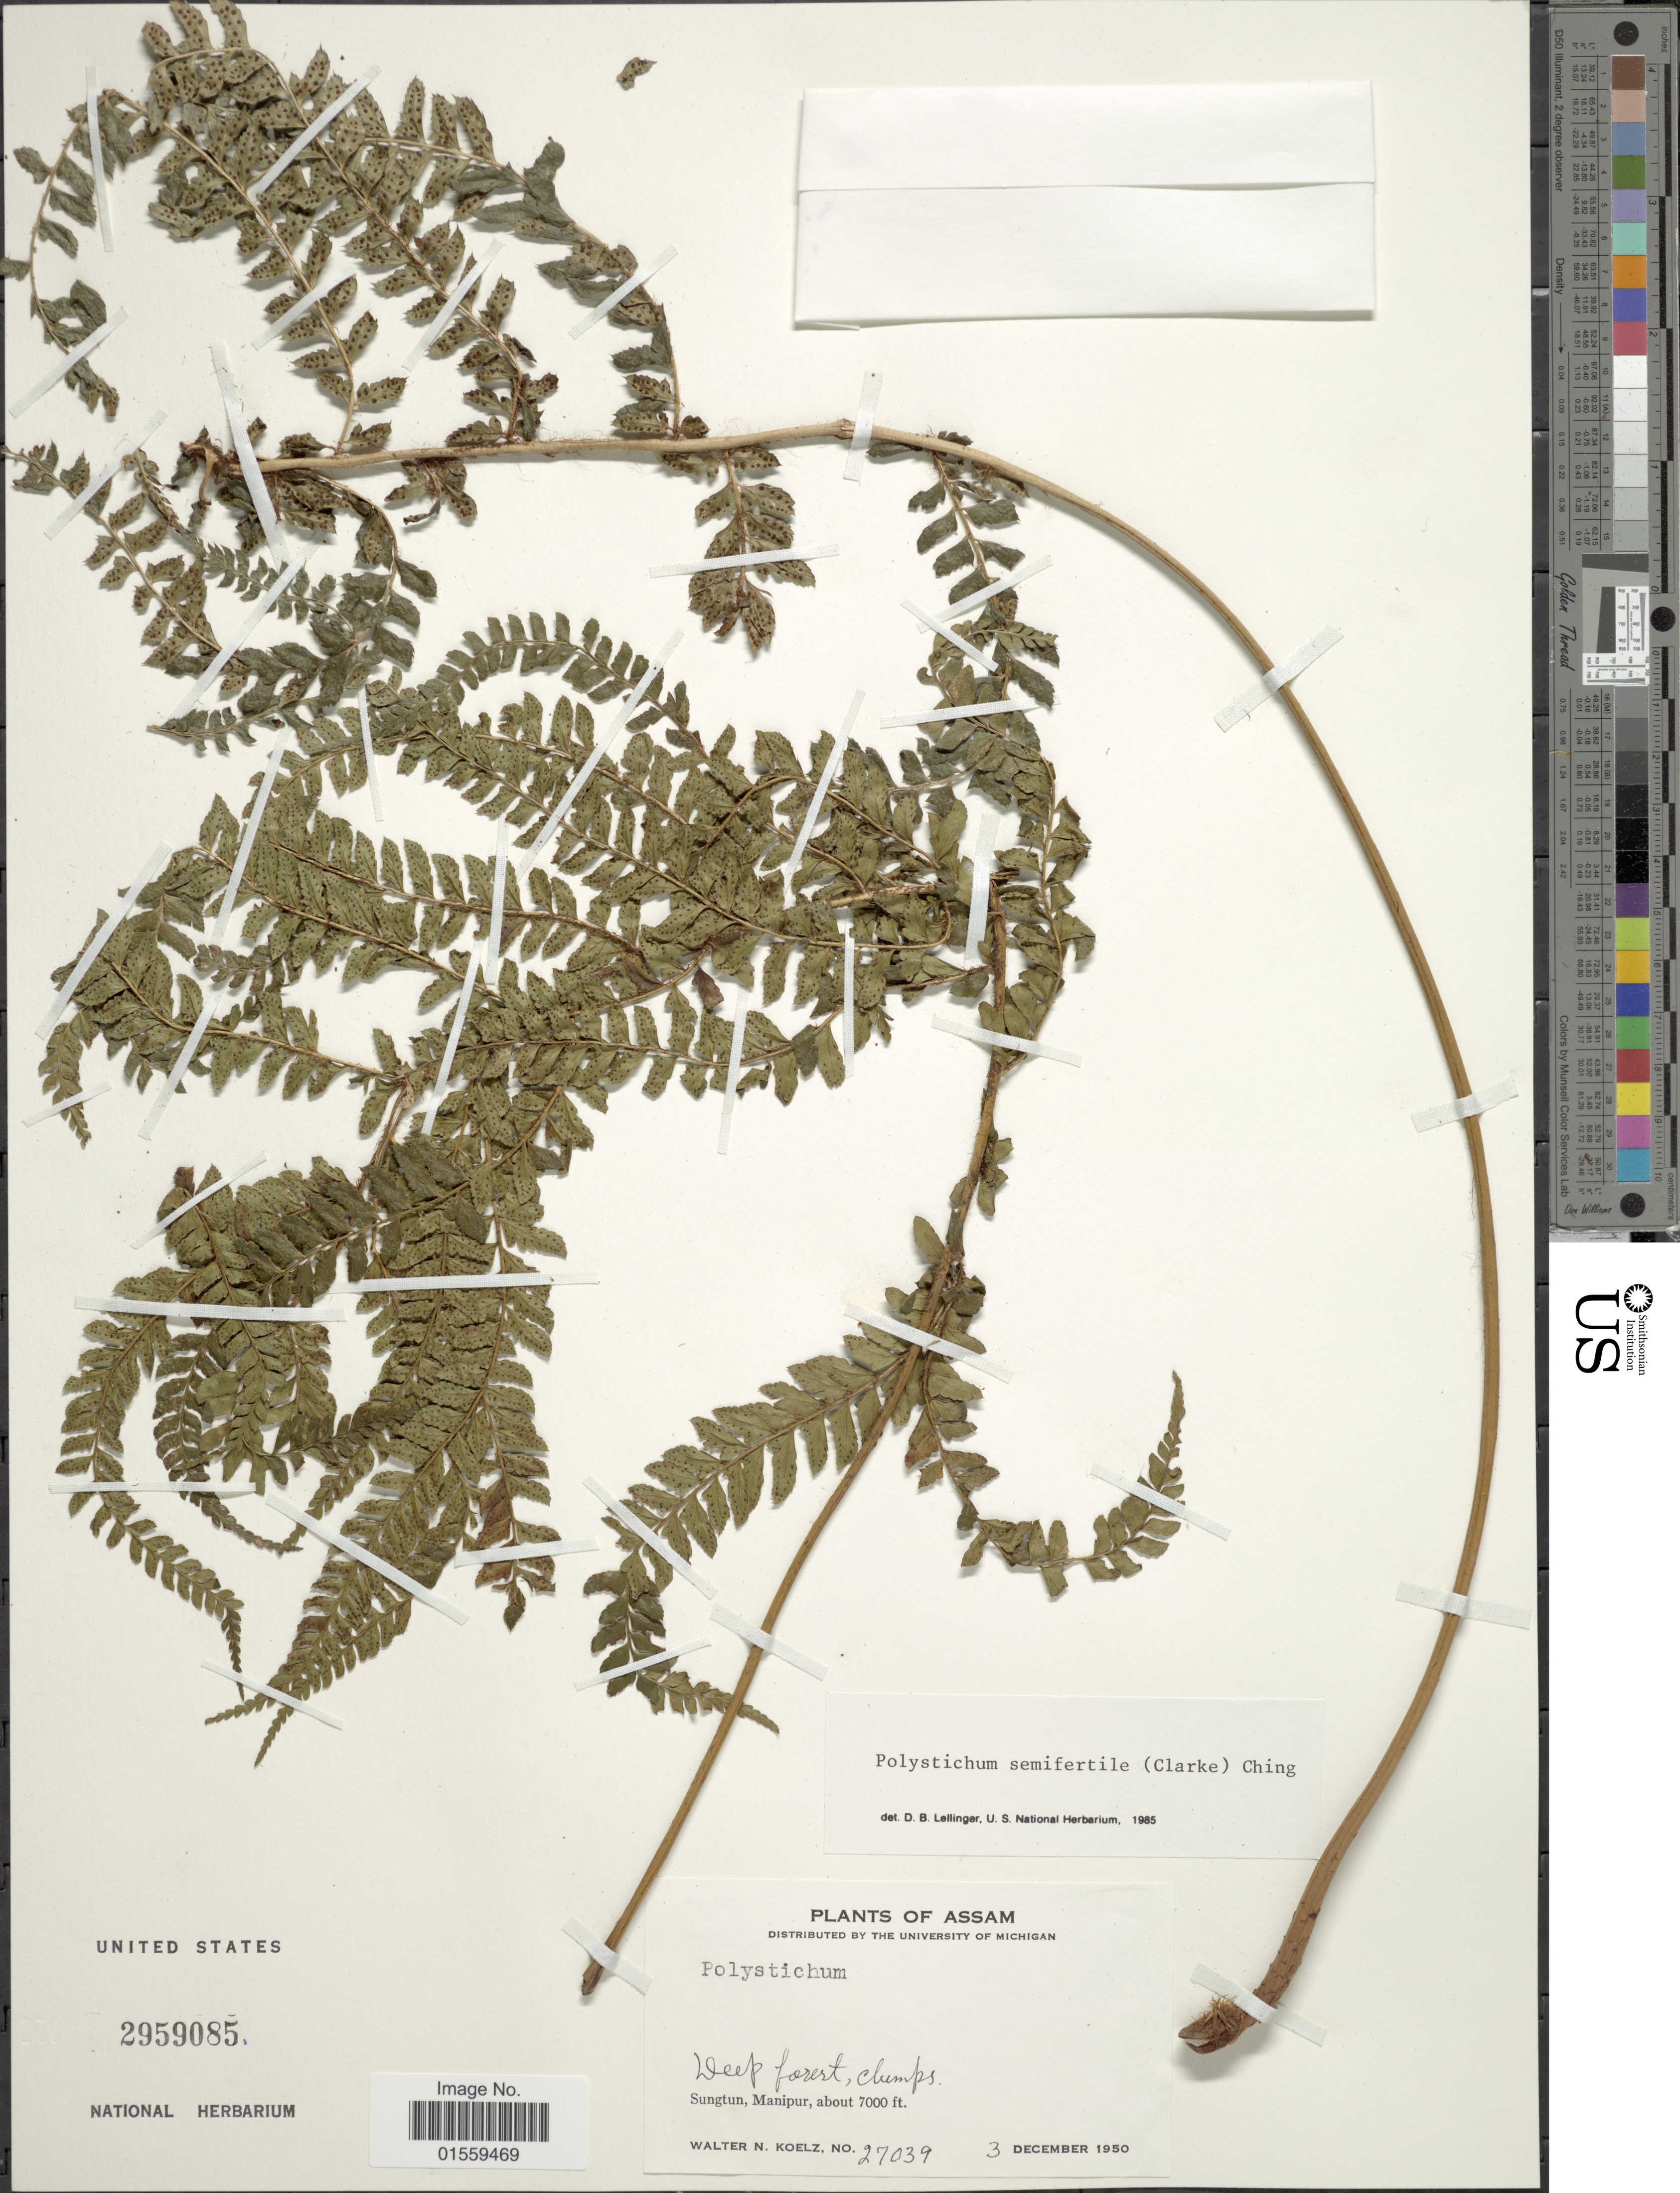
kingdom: Plantae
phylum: Tracheophyta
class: Polypodiopsida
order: Polypodiales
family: Dryopteridaceae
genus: Polystichum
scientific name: Polystichum semifertile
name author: (C.B. Clarke) Ching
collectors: W. N. Koelz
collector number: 27039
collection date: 1950-12-03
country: India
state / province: Manipur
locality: Deep forest, clumps, Sungtun, Manipur.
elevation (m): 2134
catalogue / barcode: US 2959085